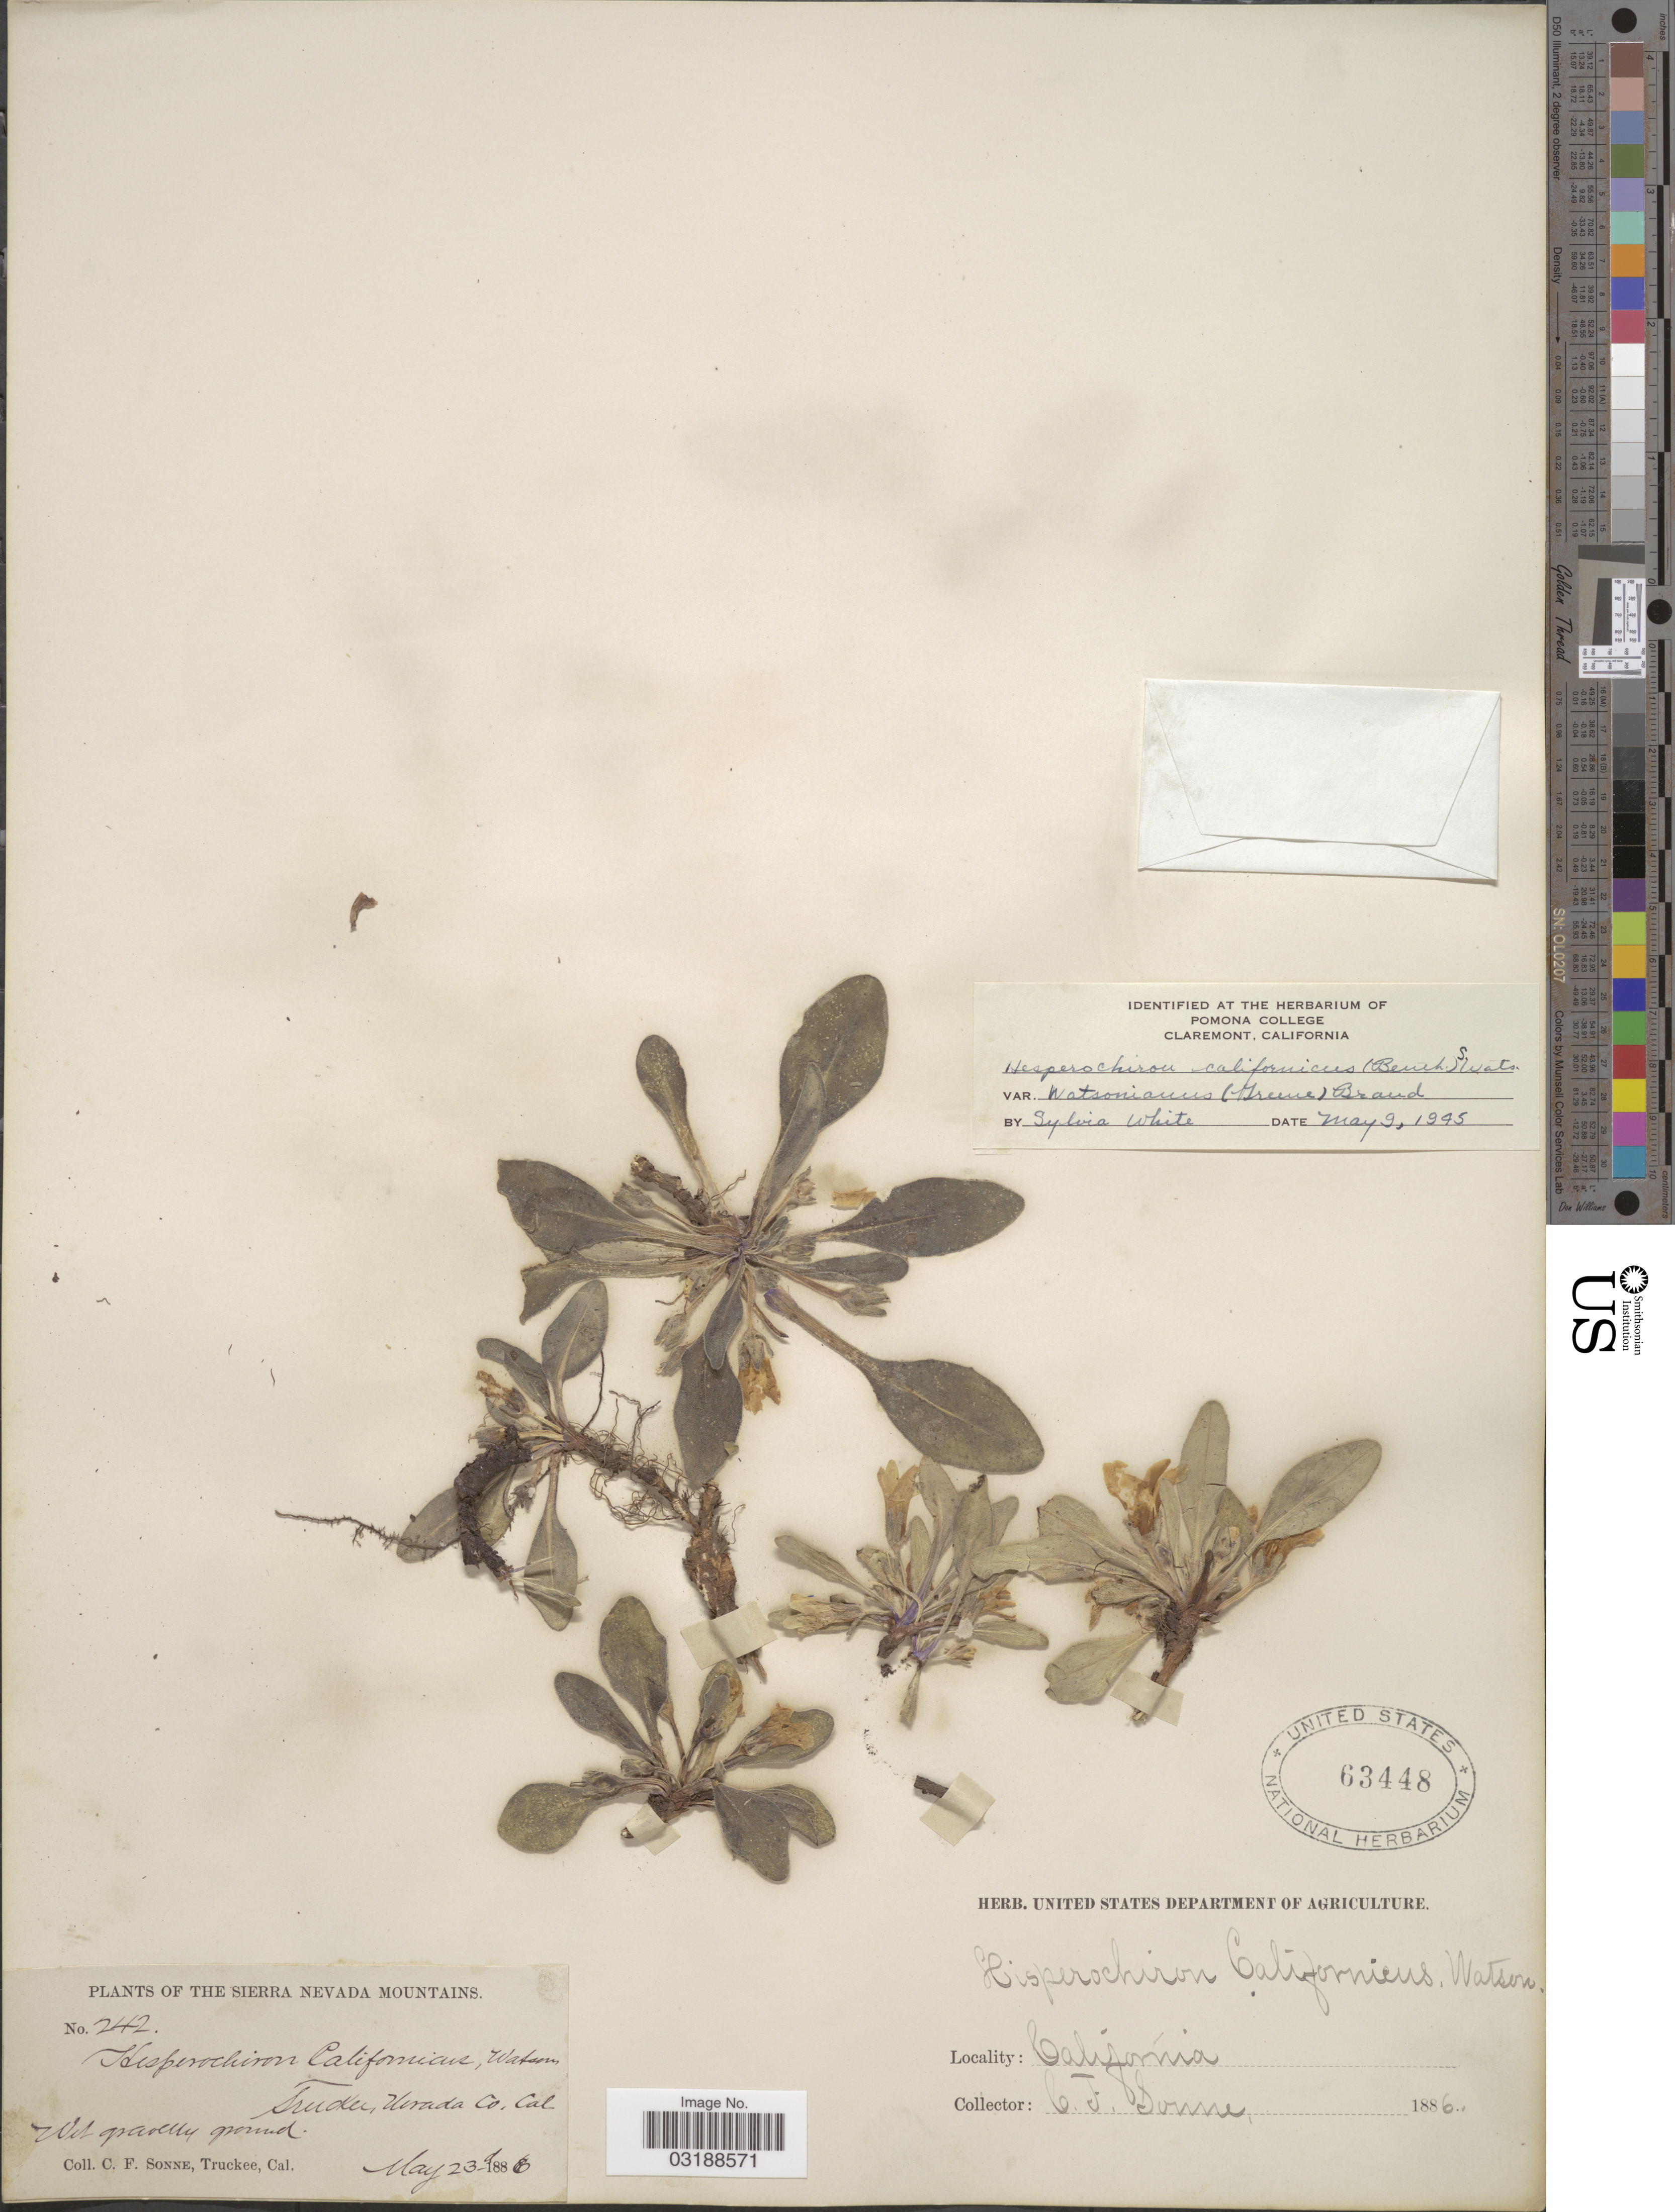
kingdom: Plantae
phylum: Tracheophyta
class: Magnoliopsida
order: Boraginales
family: Hydrophyllaceae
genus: Hesperochiron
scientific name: Hesperochiron californicus var. watsonianus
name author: (Greene) Brand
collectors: C. Sonne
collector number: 242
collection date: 1886-05-23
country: United States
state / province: California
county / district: Nevada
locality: The Sierra Nevada Mountains, Truckee, Nevada Co.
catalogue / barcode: US 63448